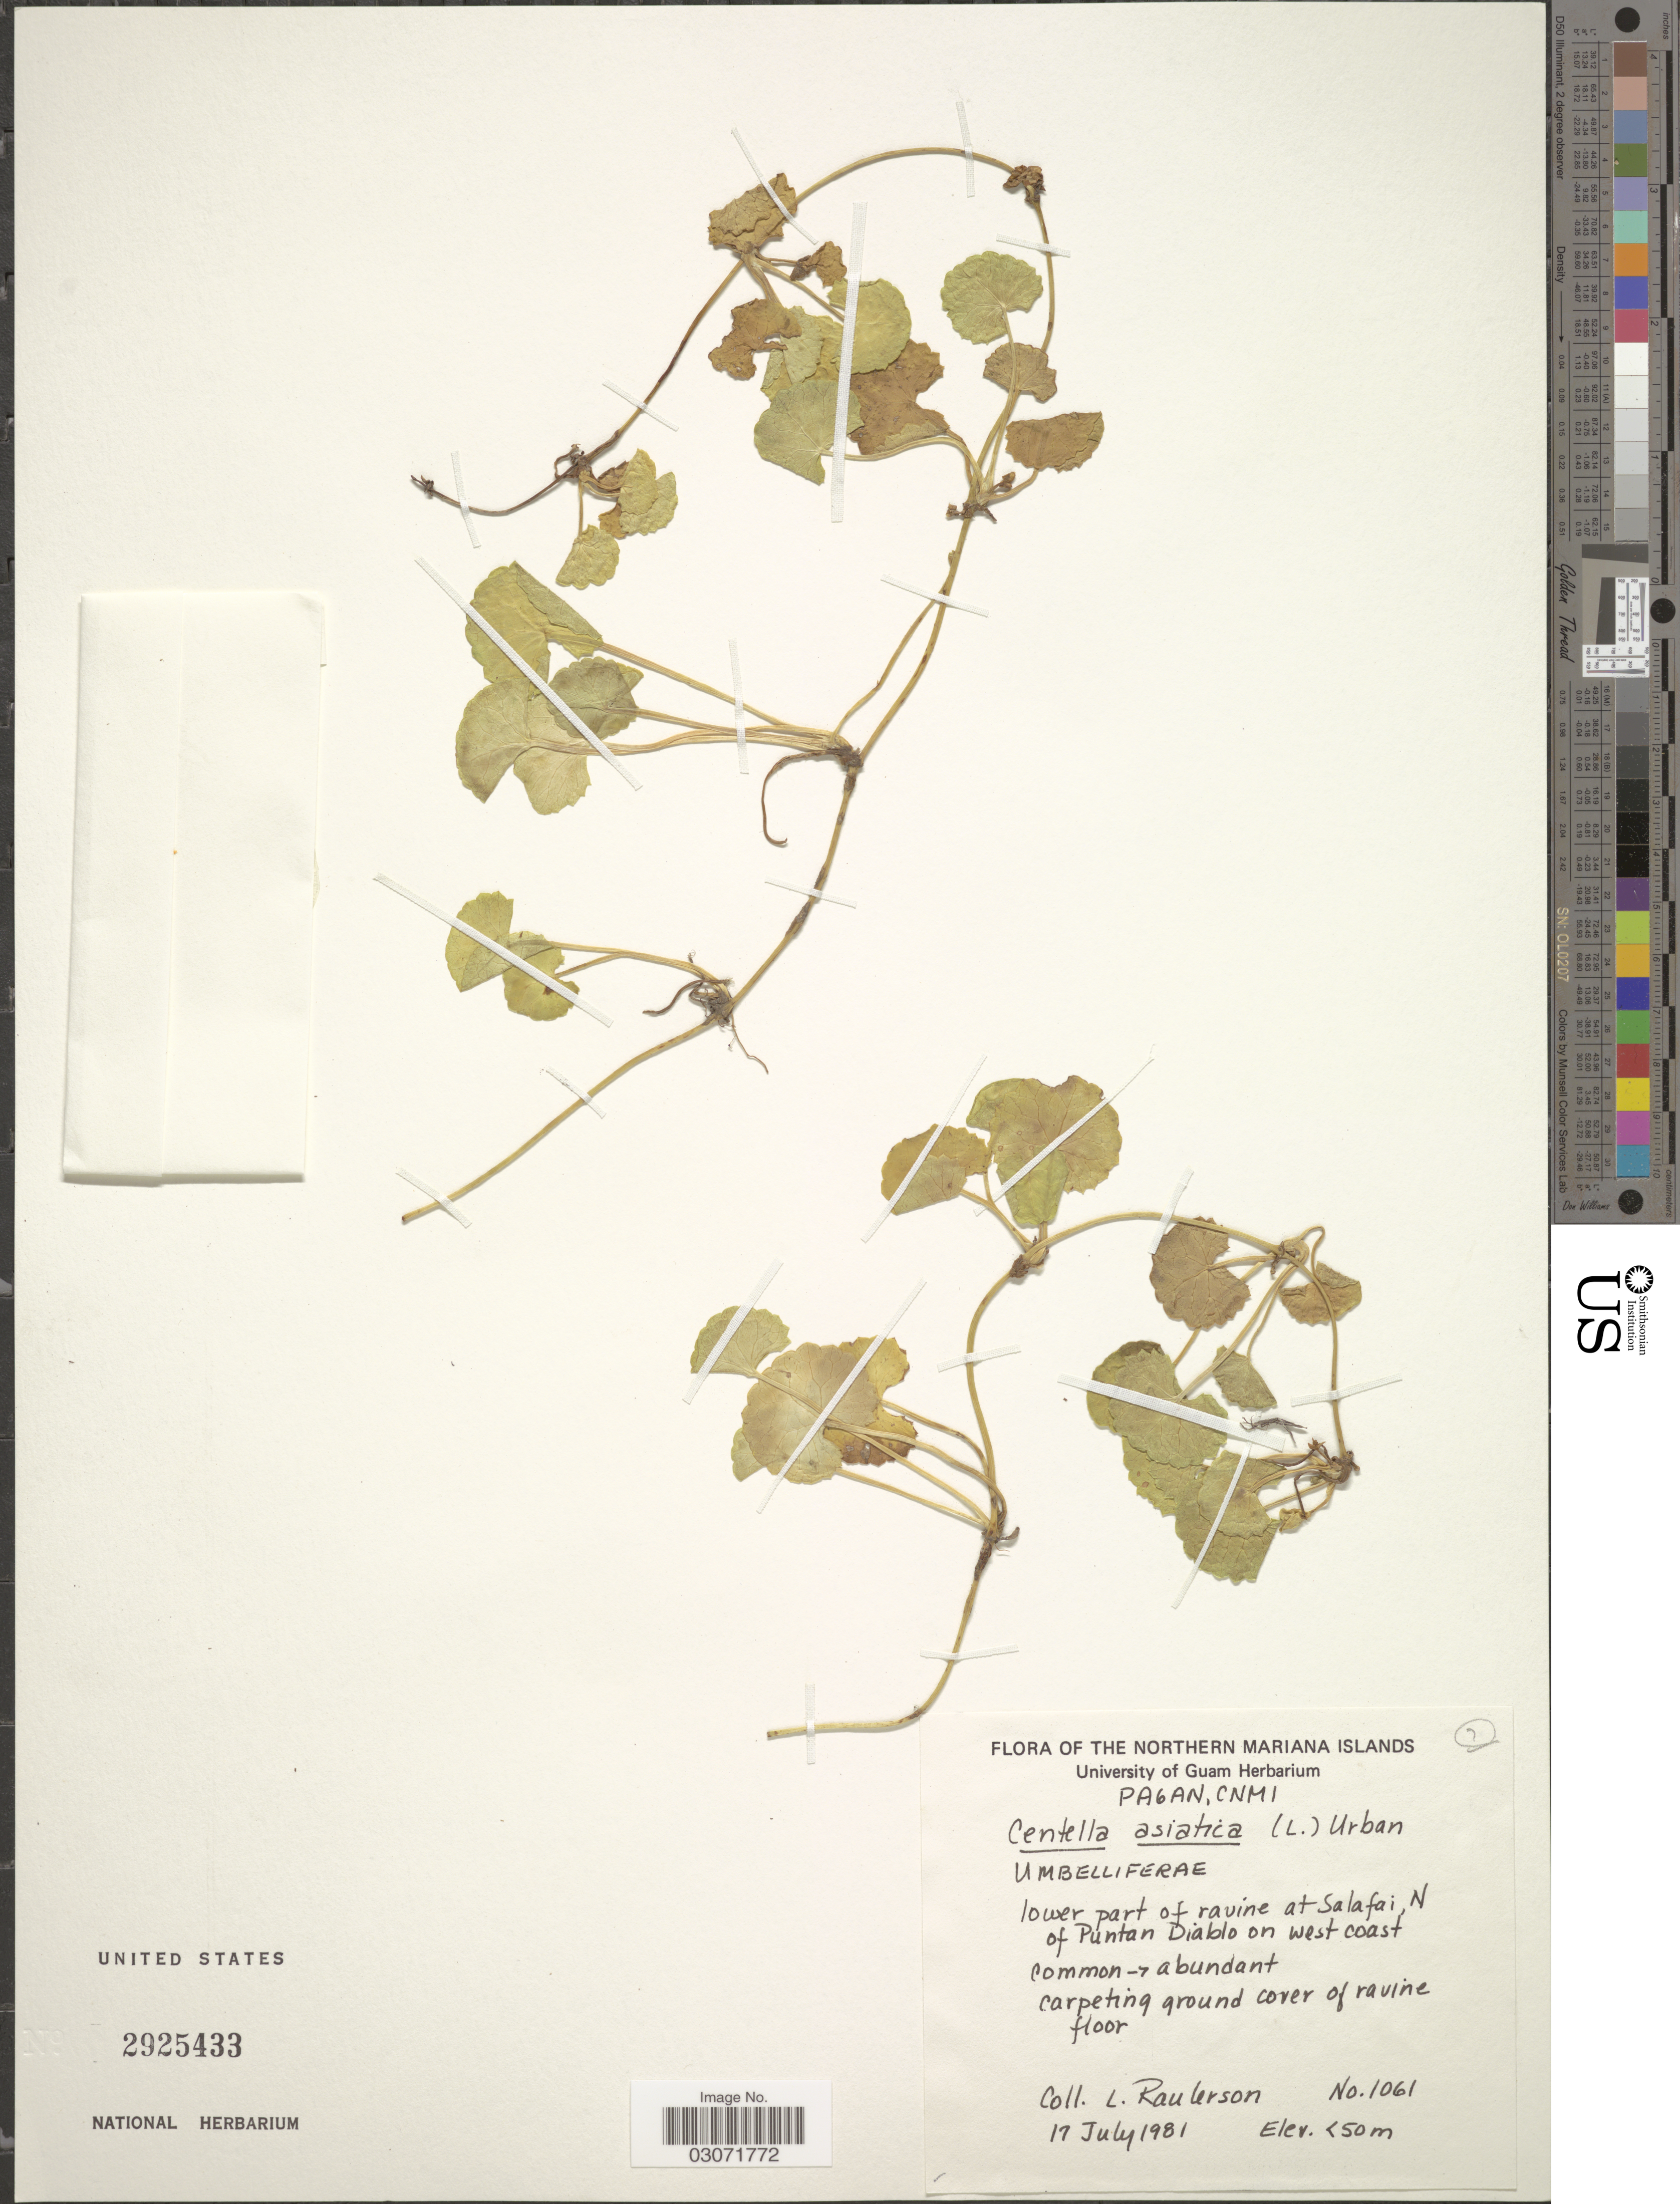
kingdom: Plantae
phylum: Tracheophyta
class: Magnoliopsida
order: Apiales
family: Apiaceae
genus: Centella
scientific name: Centella asiatica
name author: (L.) Urb.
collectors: L. Raulerson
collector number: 1061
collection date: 1981-07-17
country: Northern Mariana Islands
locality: Pagan, CNMI, lower part of ravine at Salafai, N of Puntan Diablo on west coast.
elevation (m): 50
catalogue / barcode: US 2925433